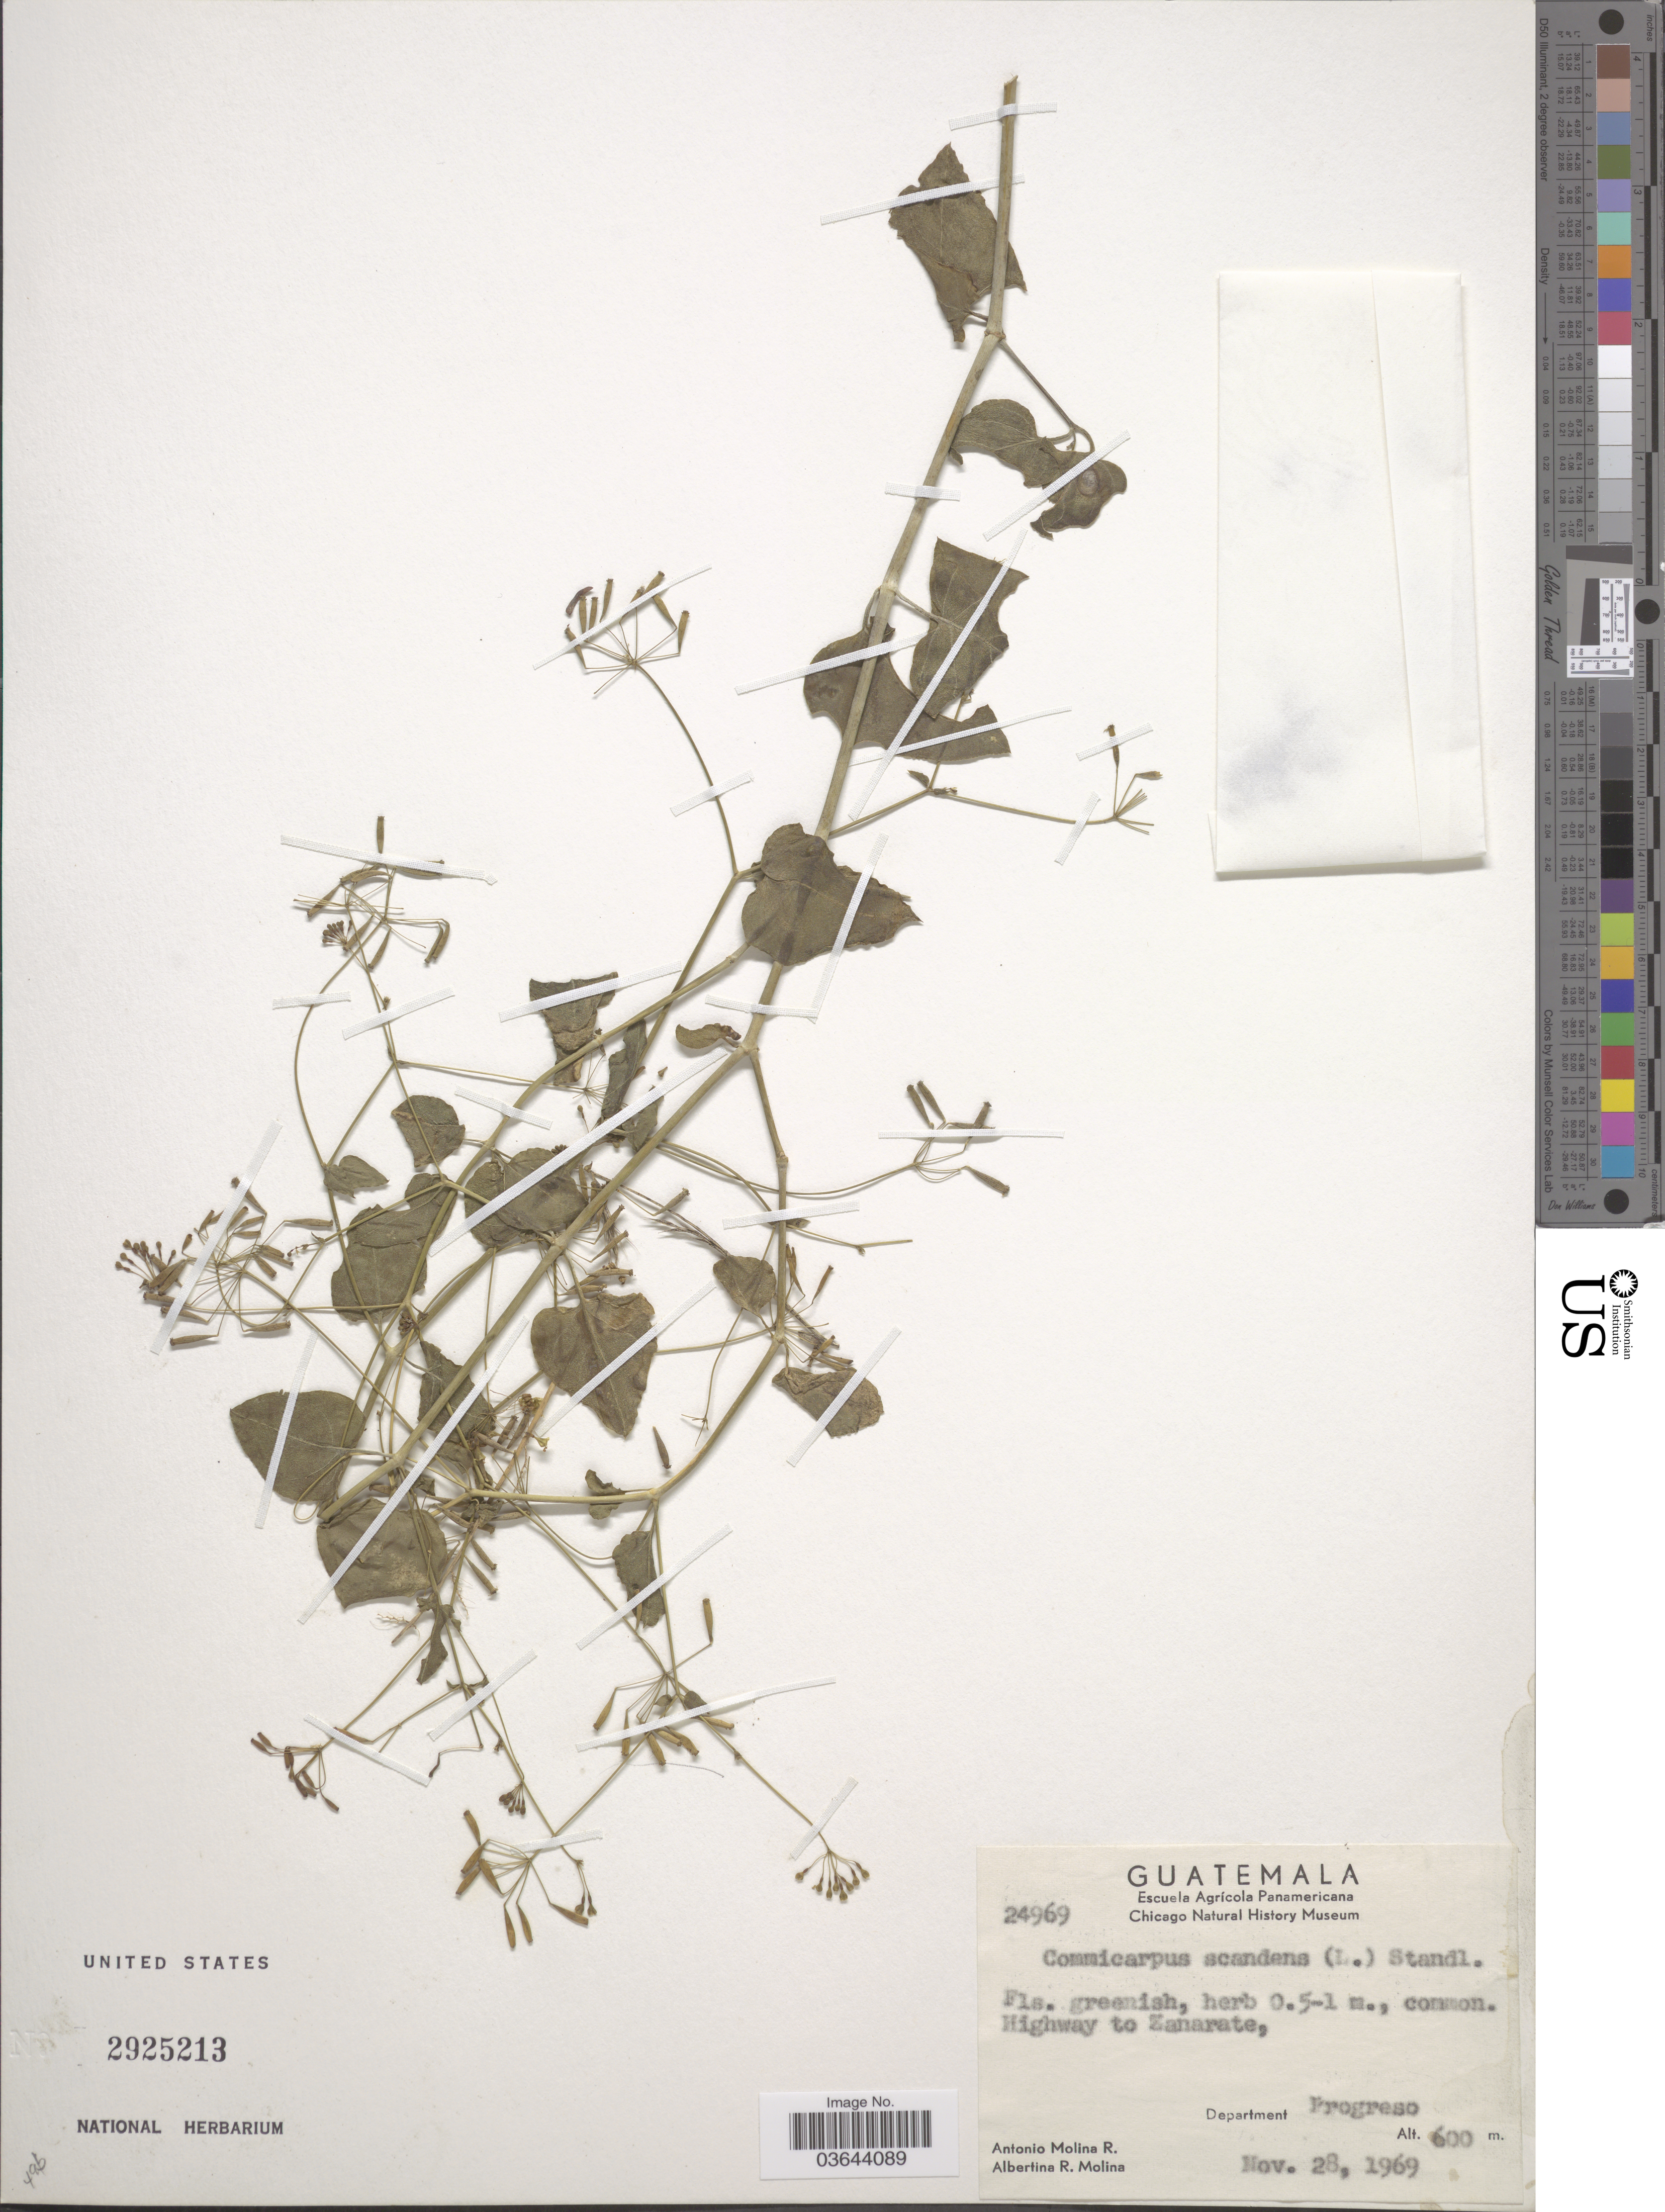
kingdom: Plantae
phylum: Tracheophyta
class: Magnoliopsida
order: Caryophyllales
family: Nyctaginaceae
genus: Commicarpus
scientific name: Commicarpus scandens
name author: (L.) Standl.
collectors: A. Molina R. & A. R. Molina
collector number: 24969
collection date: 1969-11-28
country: Guatemala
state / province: El Progreso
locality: Highway to Zanarate, Department Progreso.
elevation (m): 600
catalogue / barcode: US 2925213